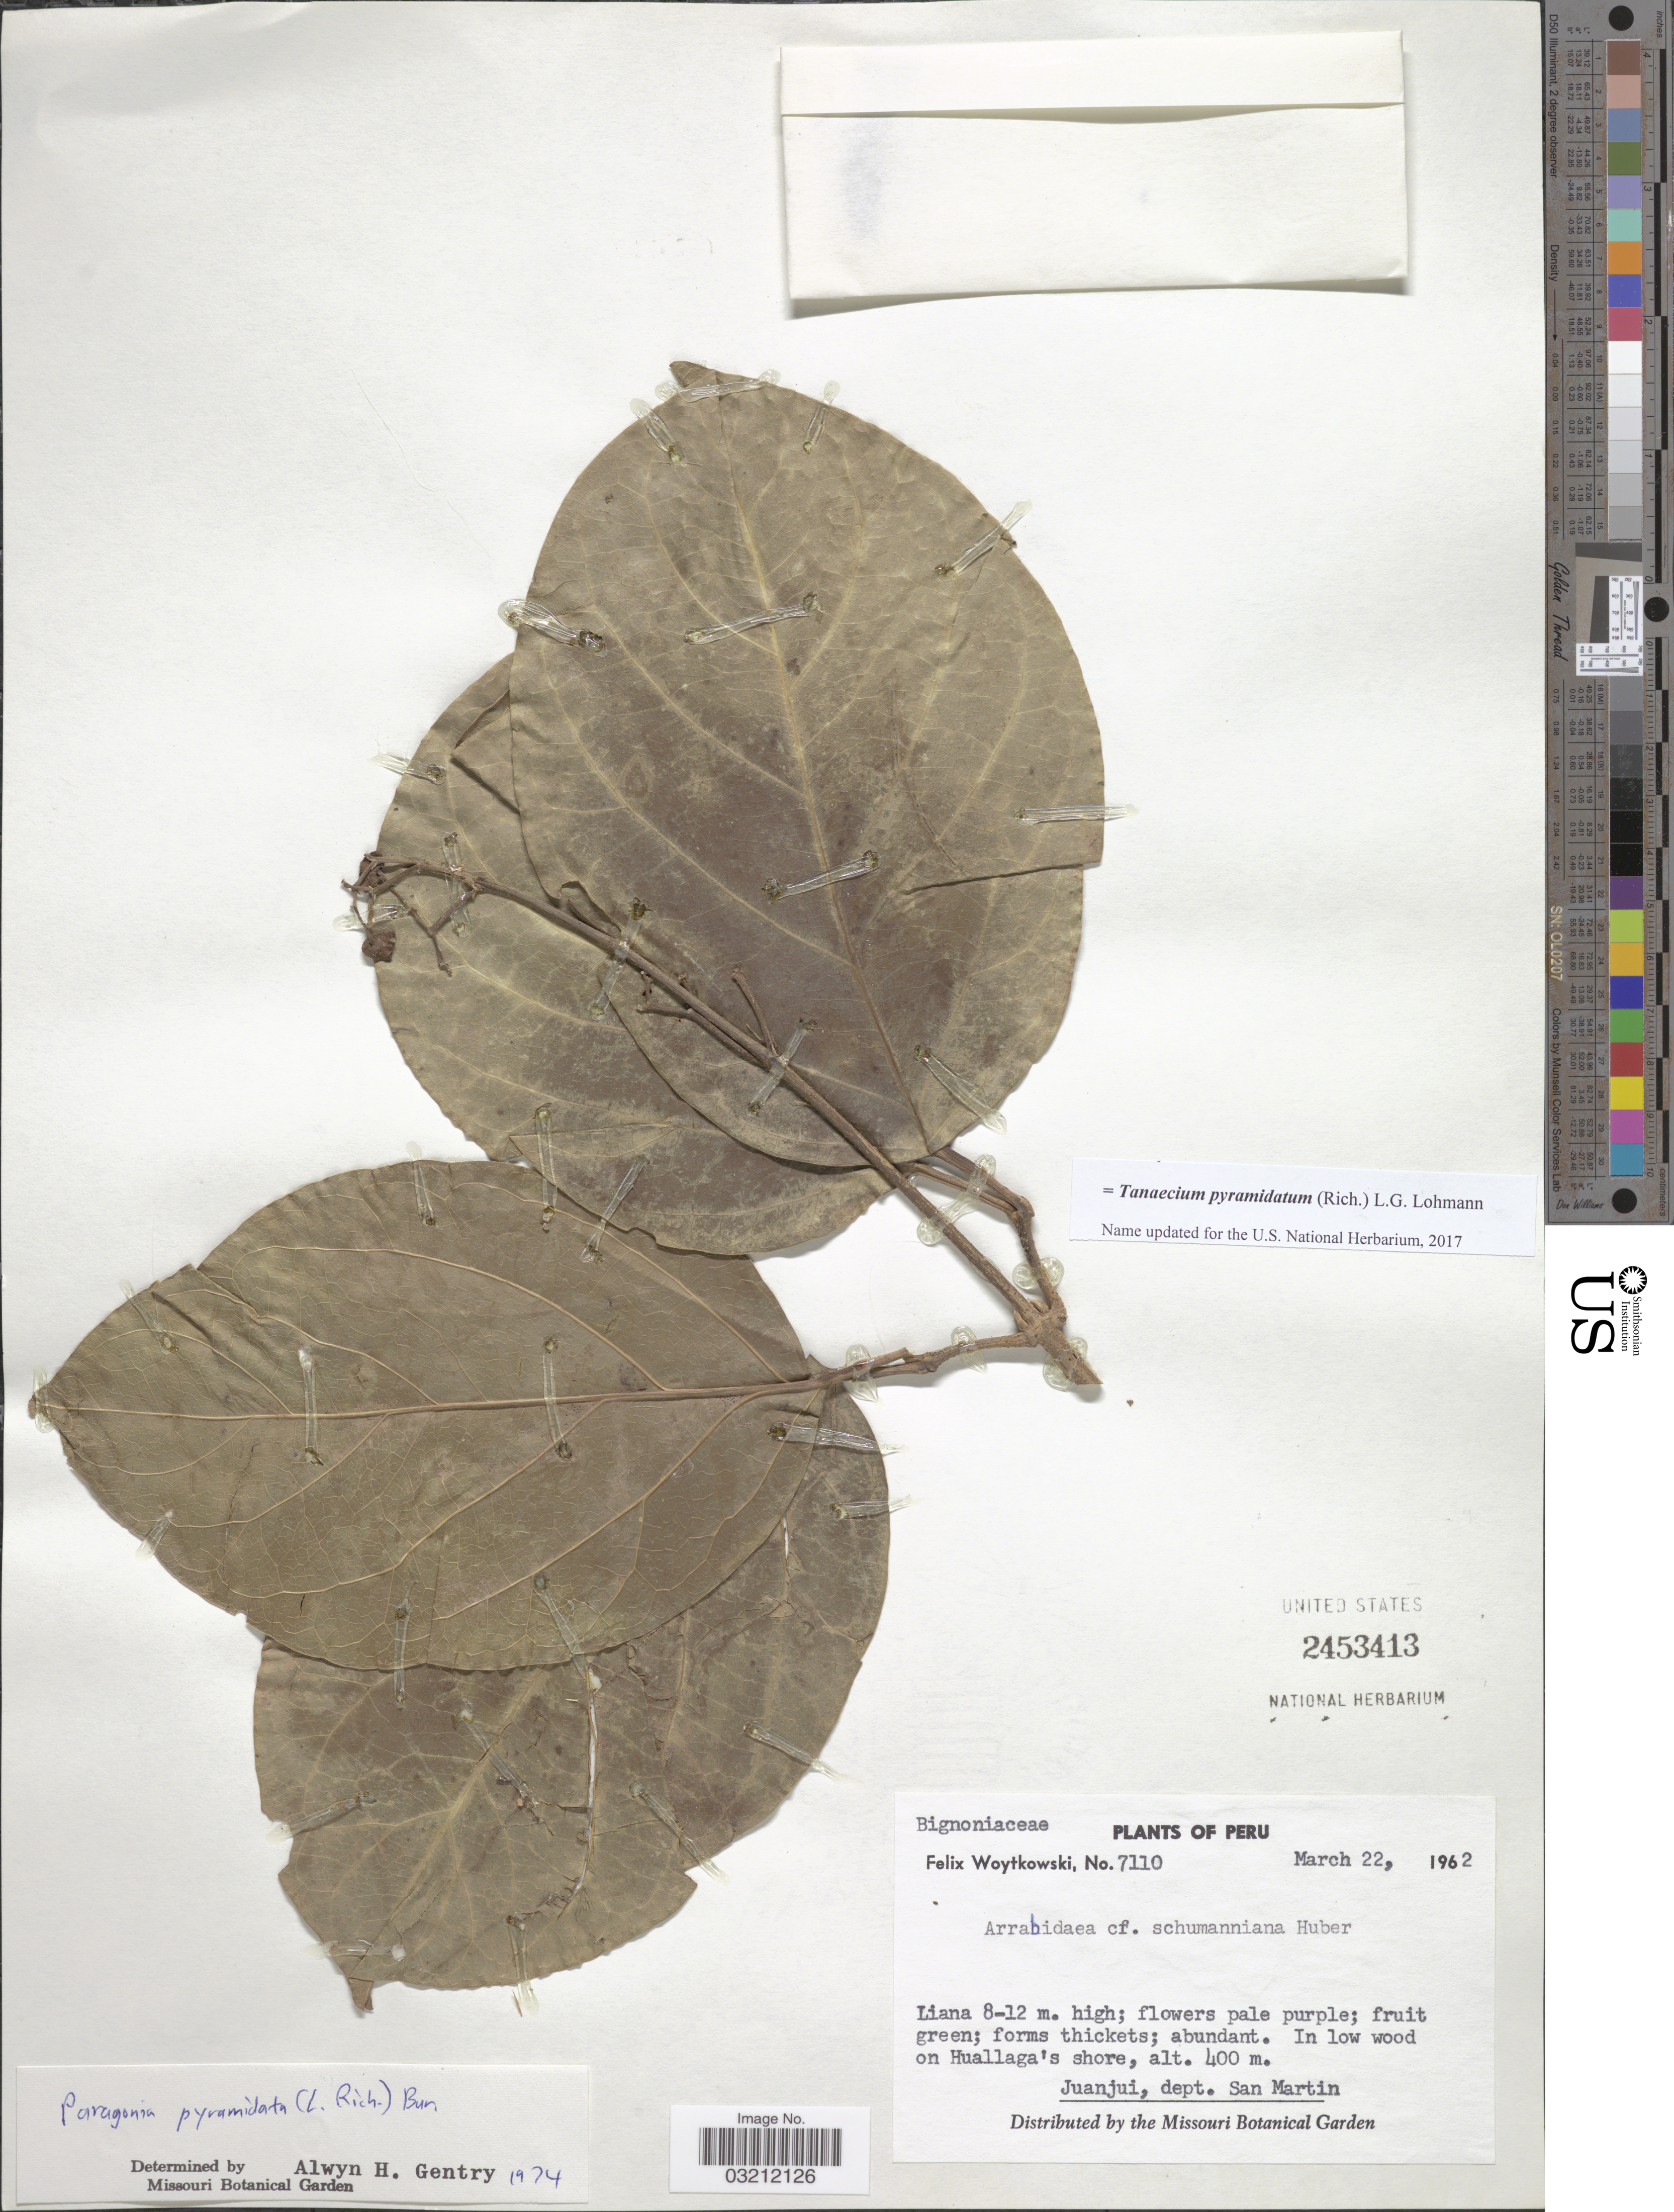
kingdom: Plantae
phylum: Tracheophyta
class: Magnoliopsida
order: Lamiales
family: Bignoniaceae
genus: Tanaecium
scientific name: Tanaecium pyramidatum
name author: (Rich.) L.G. Lohmann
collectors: F. Woytkowski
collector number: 7110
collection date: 1962-03-22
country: Peru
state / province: San Martín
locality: In low wood on Huallaga's shore. Juanjui, dept. San Martin.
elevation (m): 400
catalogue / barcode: US 2453413